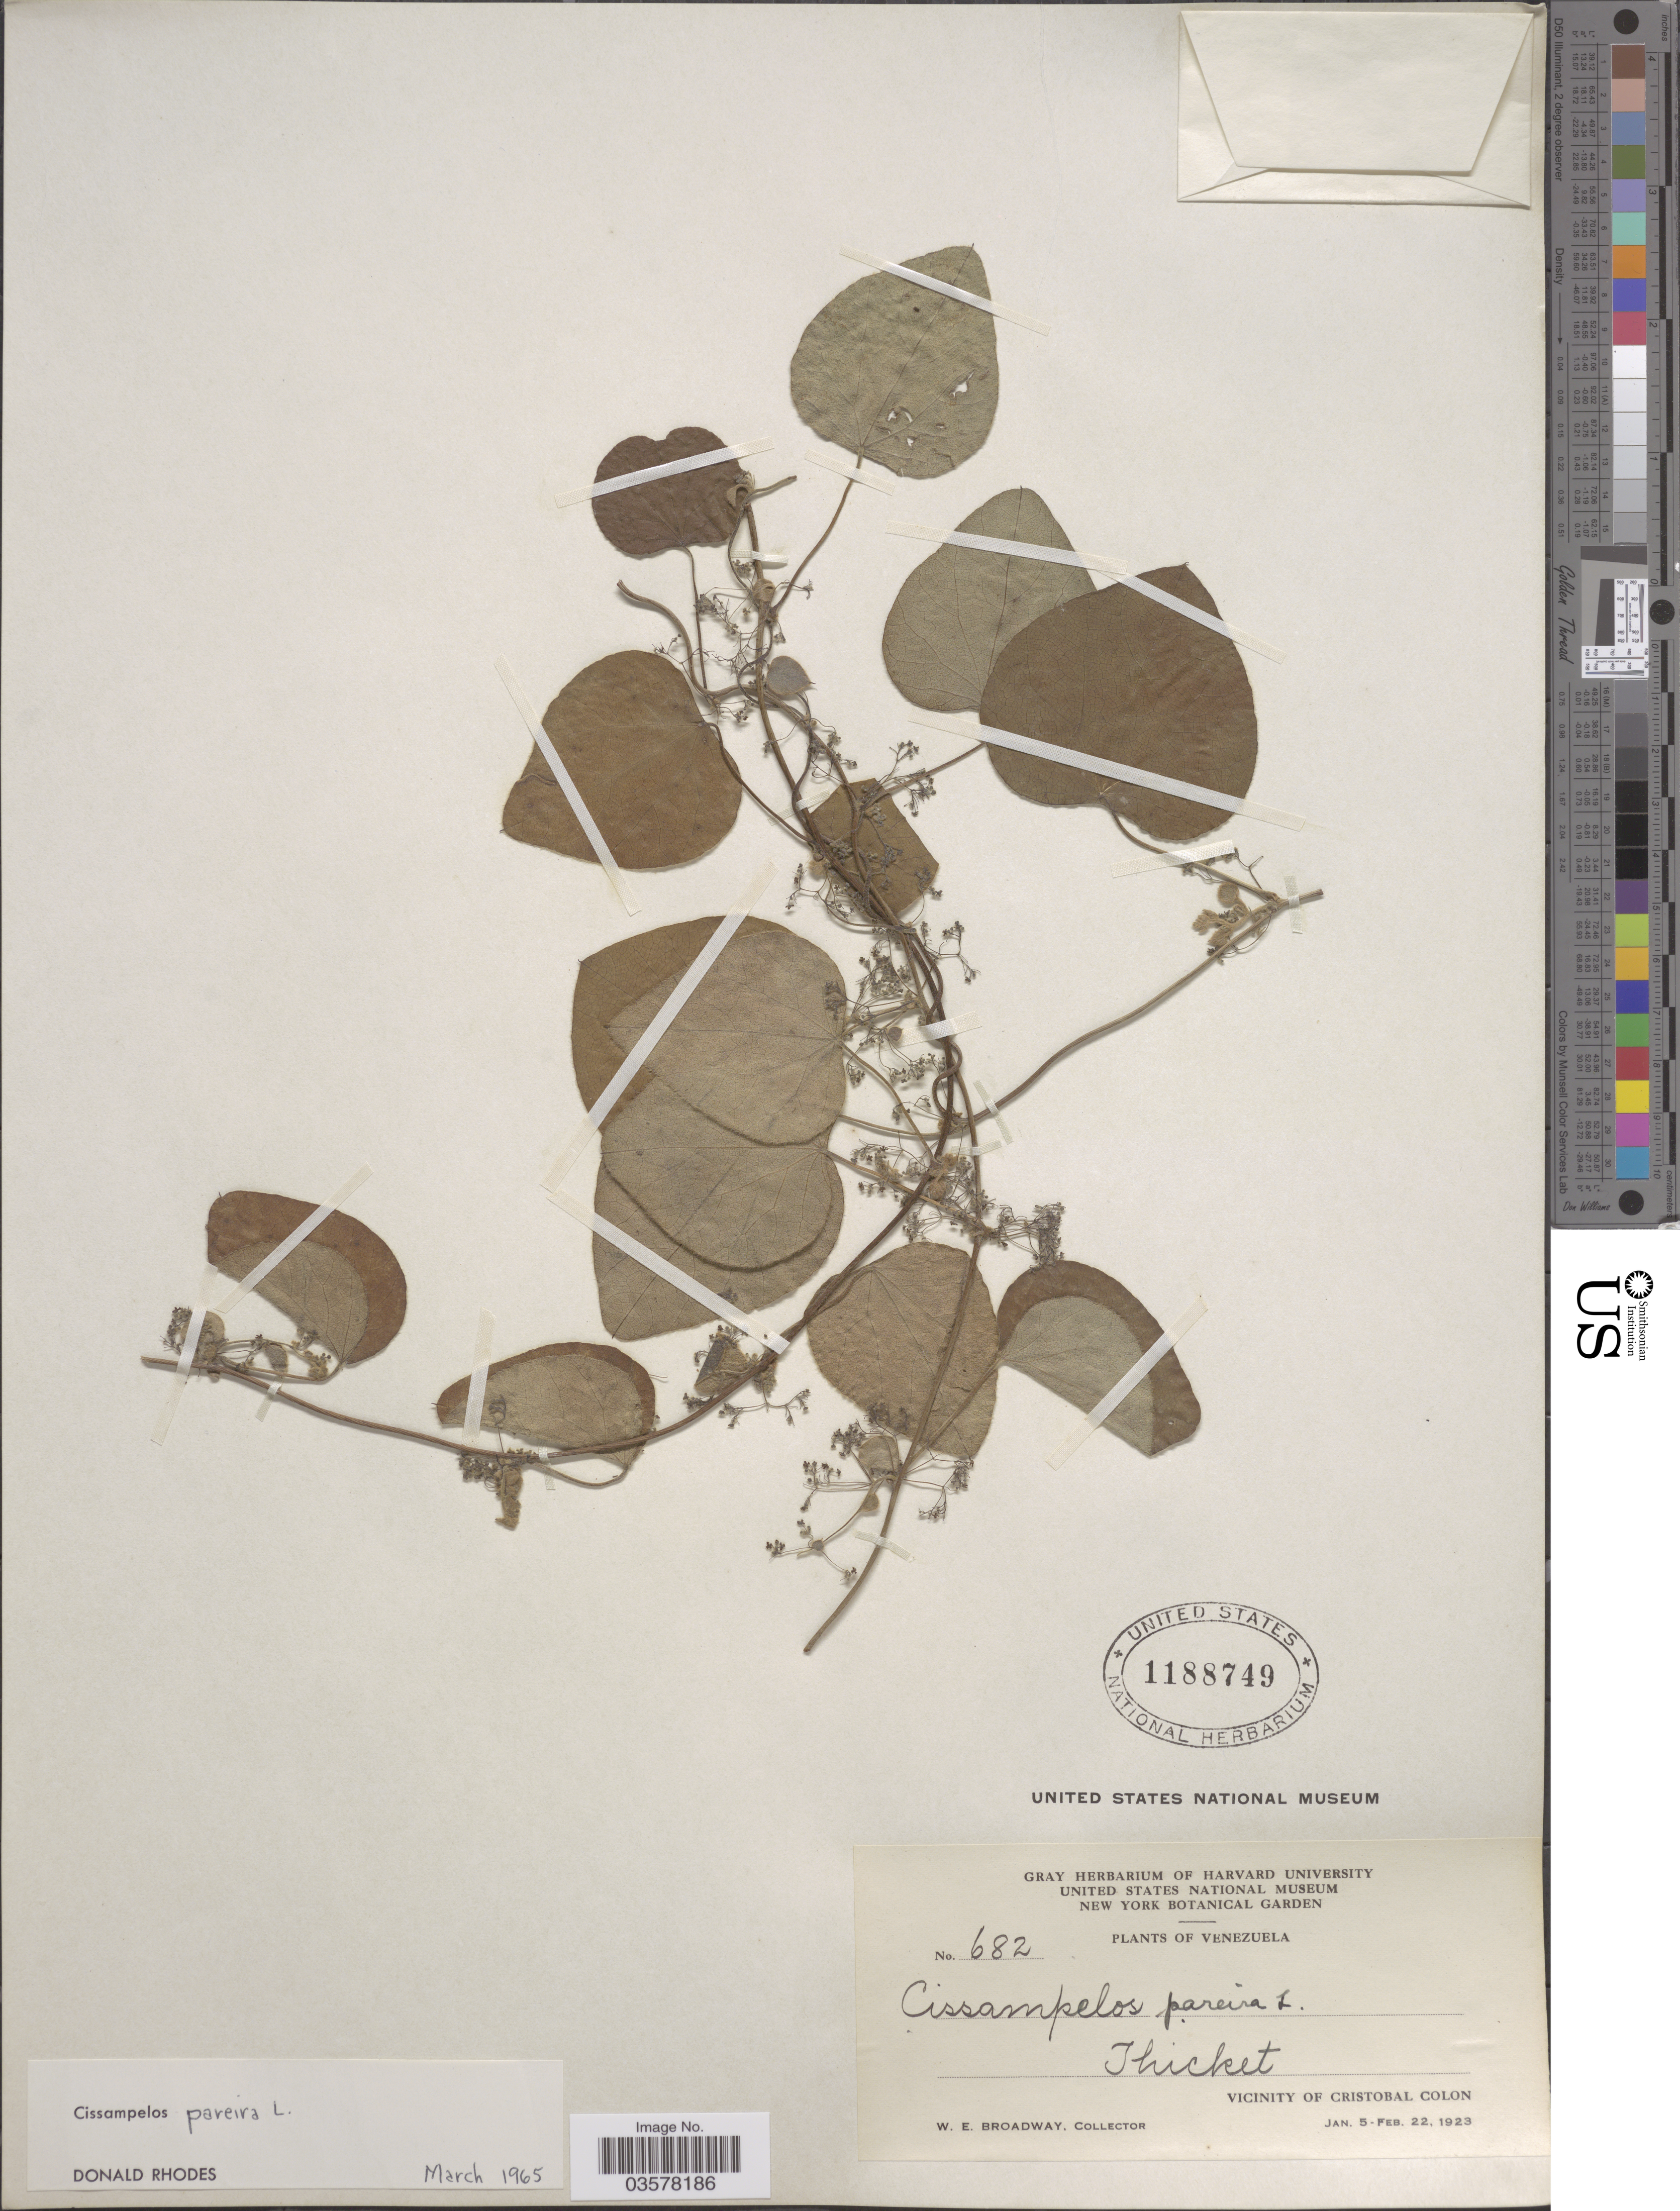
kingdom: Plantae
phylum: Tracheophyta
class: Magnoliopsida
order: Ranunculales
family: Menispermaceae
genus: Cissampelos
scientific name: Cissampelos pareira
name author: L.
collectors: W. E. Broadway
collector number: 682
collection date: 1923-01-05/1923-02-22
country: Venezuela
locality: Vicinity of Cristobal Colon.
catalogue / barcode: US 1188749